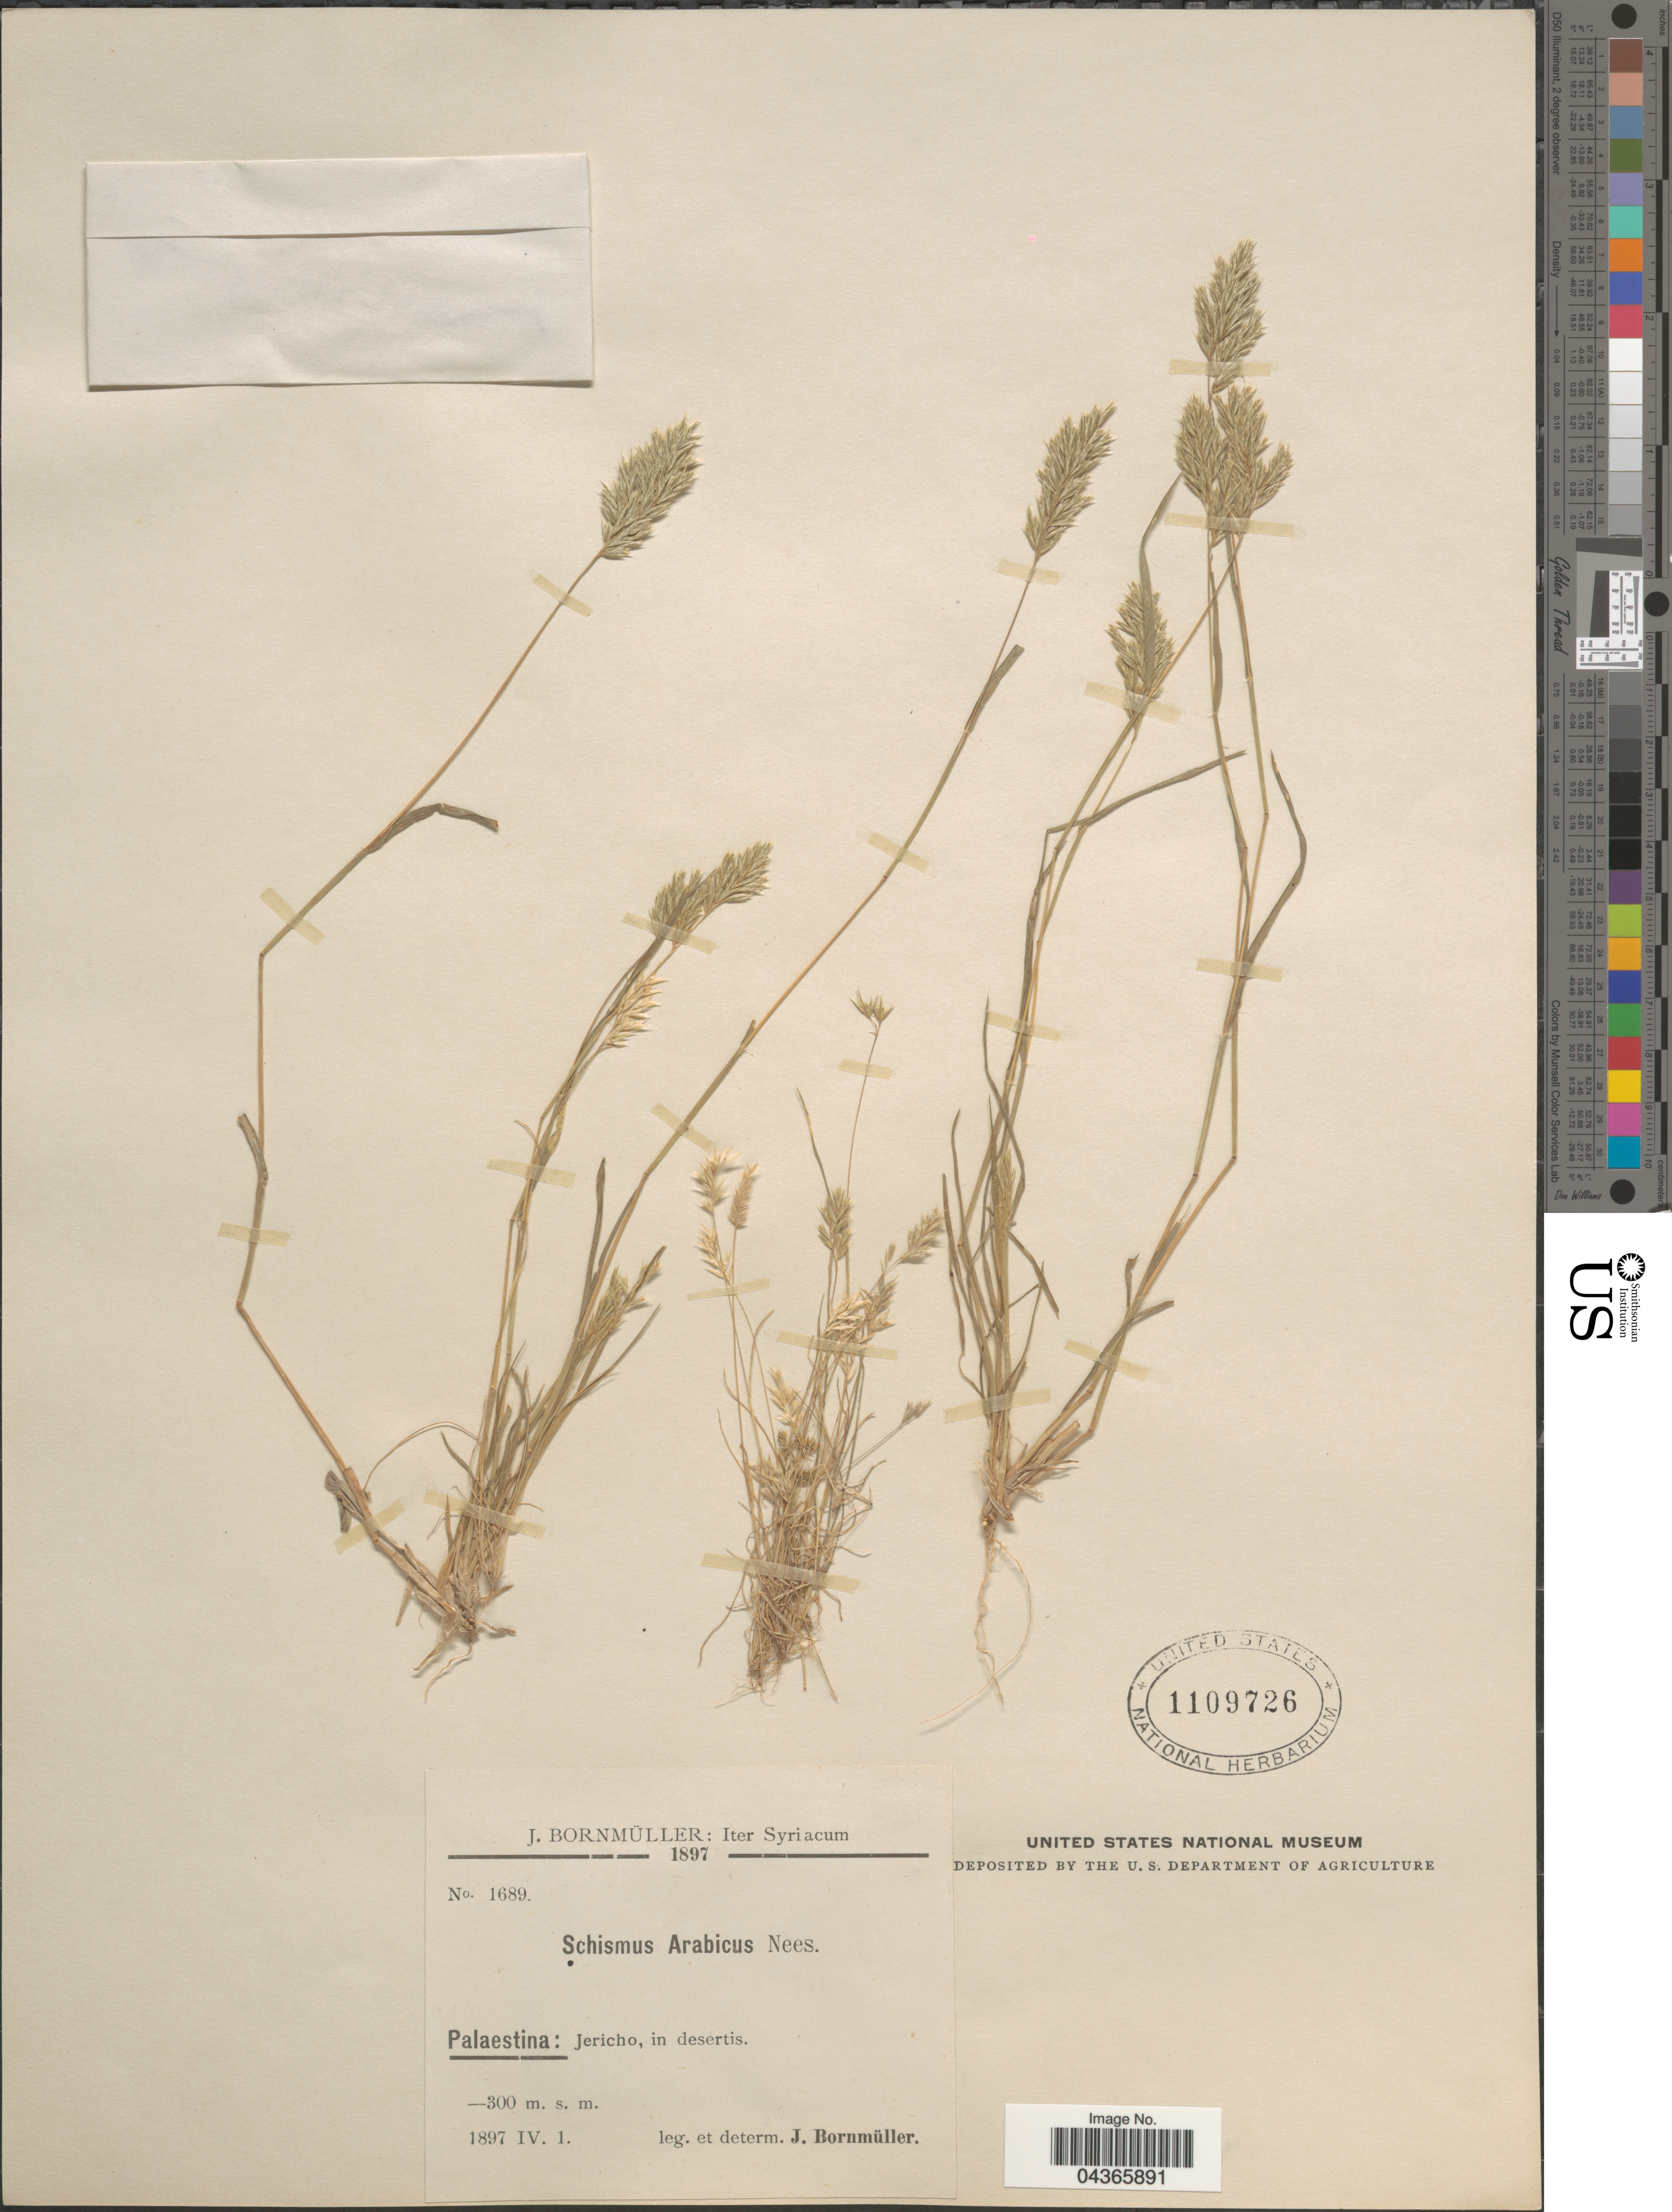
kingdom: Plantae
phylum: Tracheophyta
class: Liliopsida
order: Poales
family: Poaceae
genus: Schismus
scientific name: Schismus arabicus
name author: Nees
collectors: J. Bornmüller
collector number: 1689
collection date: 1897-04-01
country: Syria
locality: Iter Syriacum. Palaestina: Jericho, in desertis.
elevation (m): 300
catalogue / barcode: US 1109726